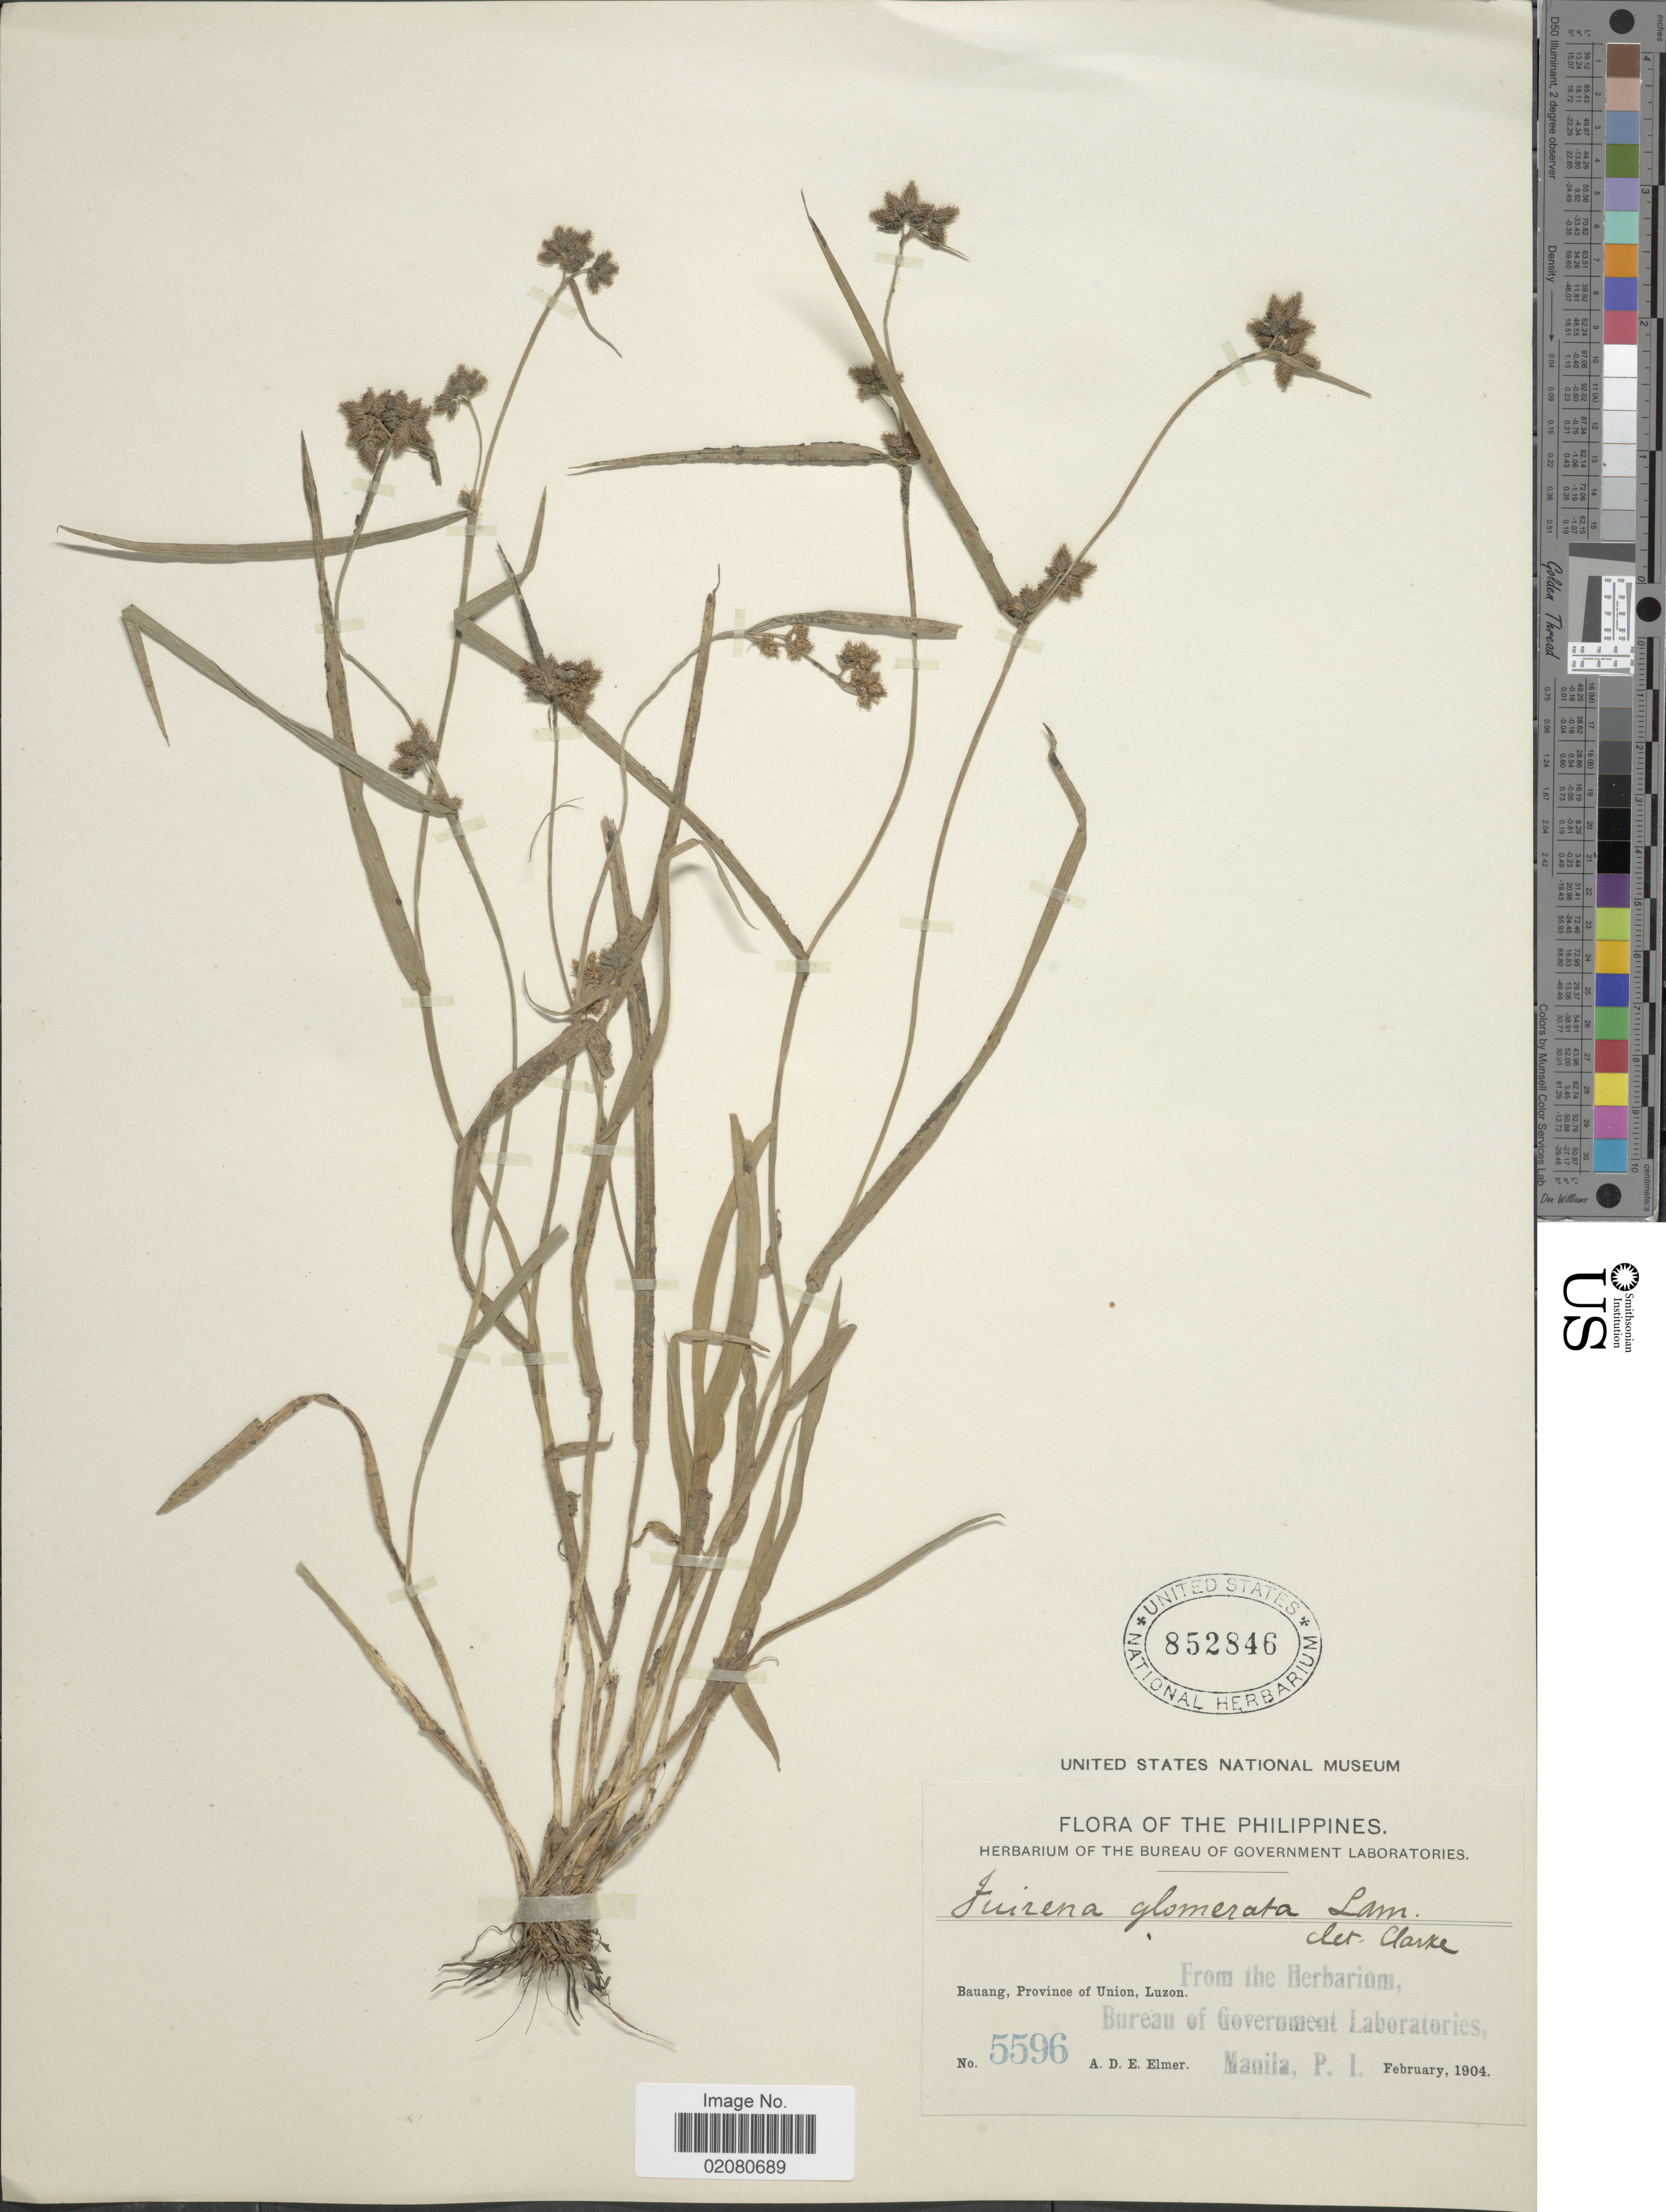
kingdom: Plantae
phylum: Tracheophyta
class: Liliopsida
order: Poales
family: Cyperaceae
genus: Fuirena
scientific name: Fuirena ciliaris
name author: (L.) Roxb.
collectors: A. D. E. Elmer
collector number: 5596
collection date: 1904-02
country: Philippines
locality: Bauang, Province of Union, Luzon.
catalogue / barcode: US 852846